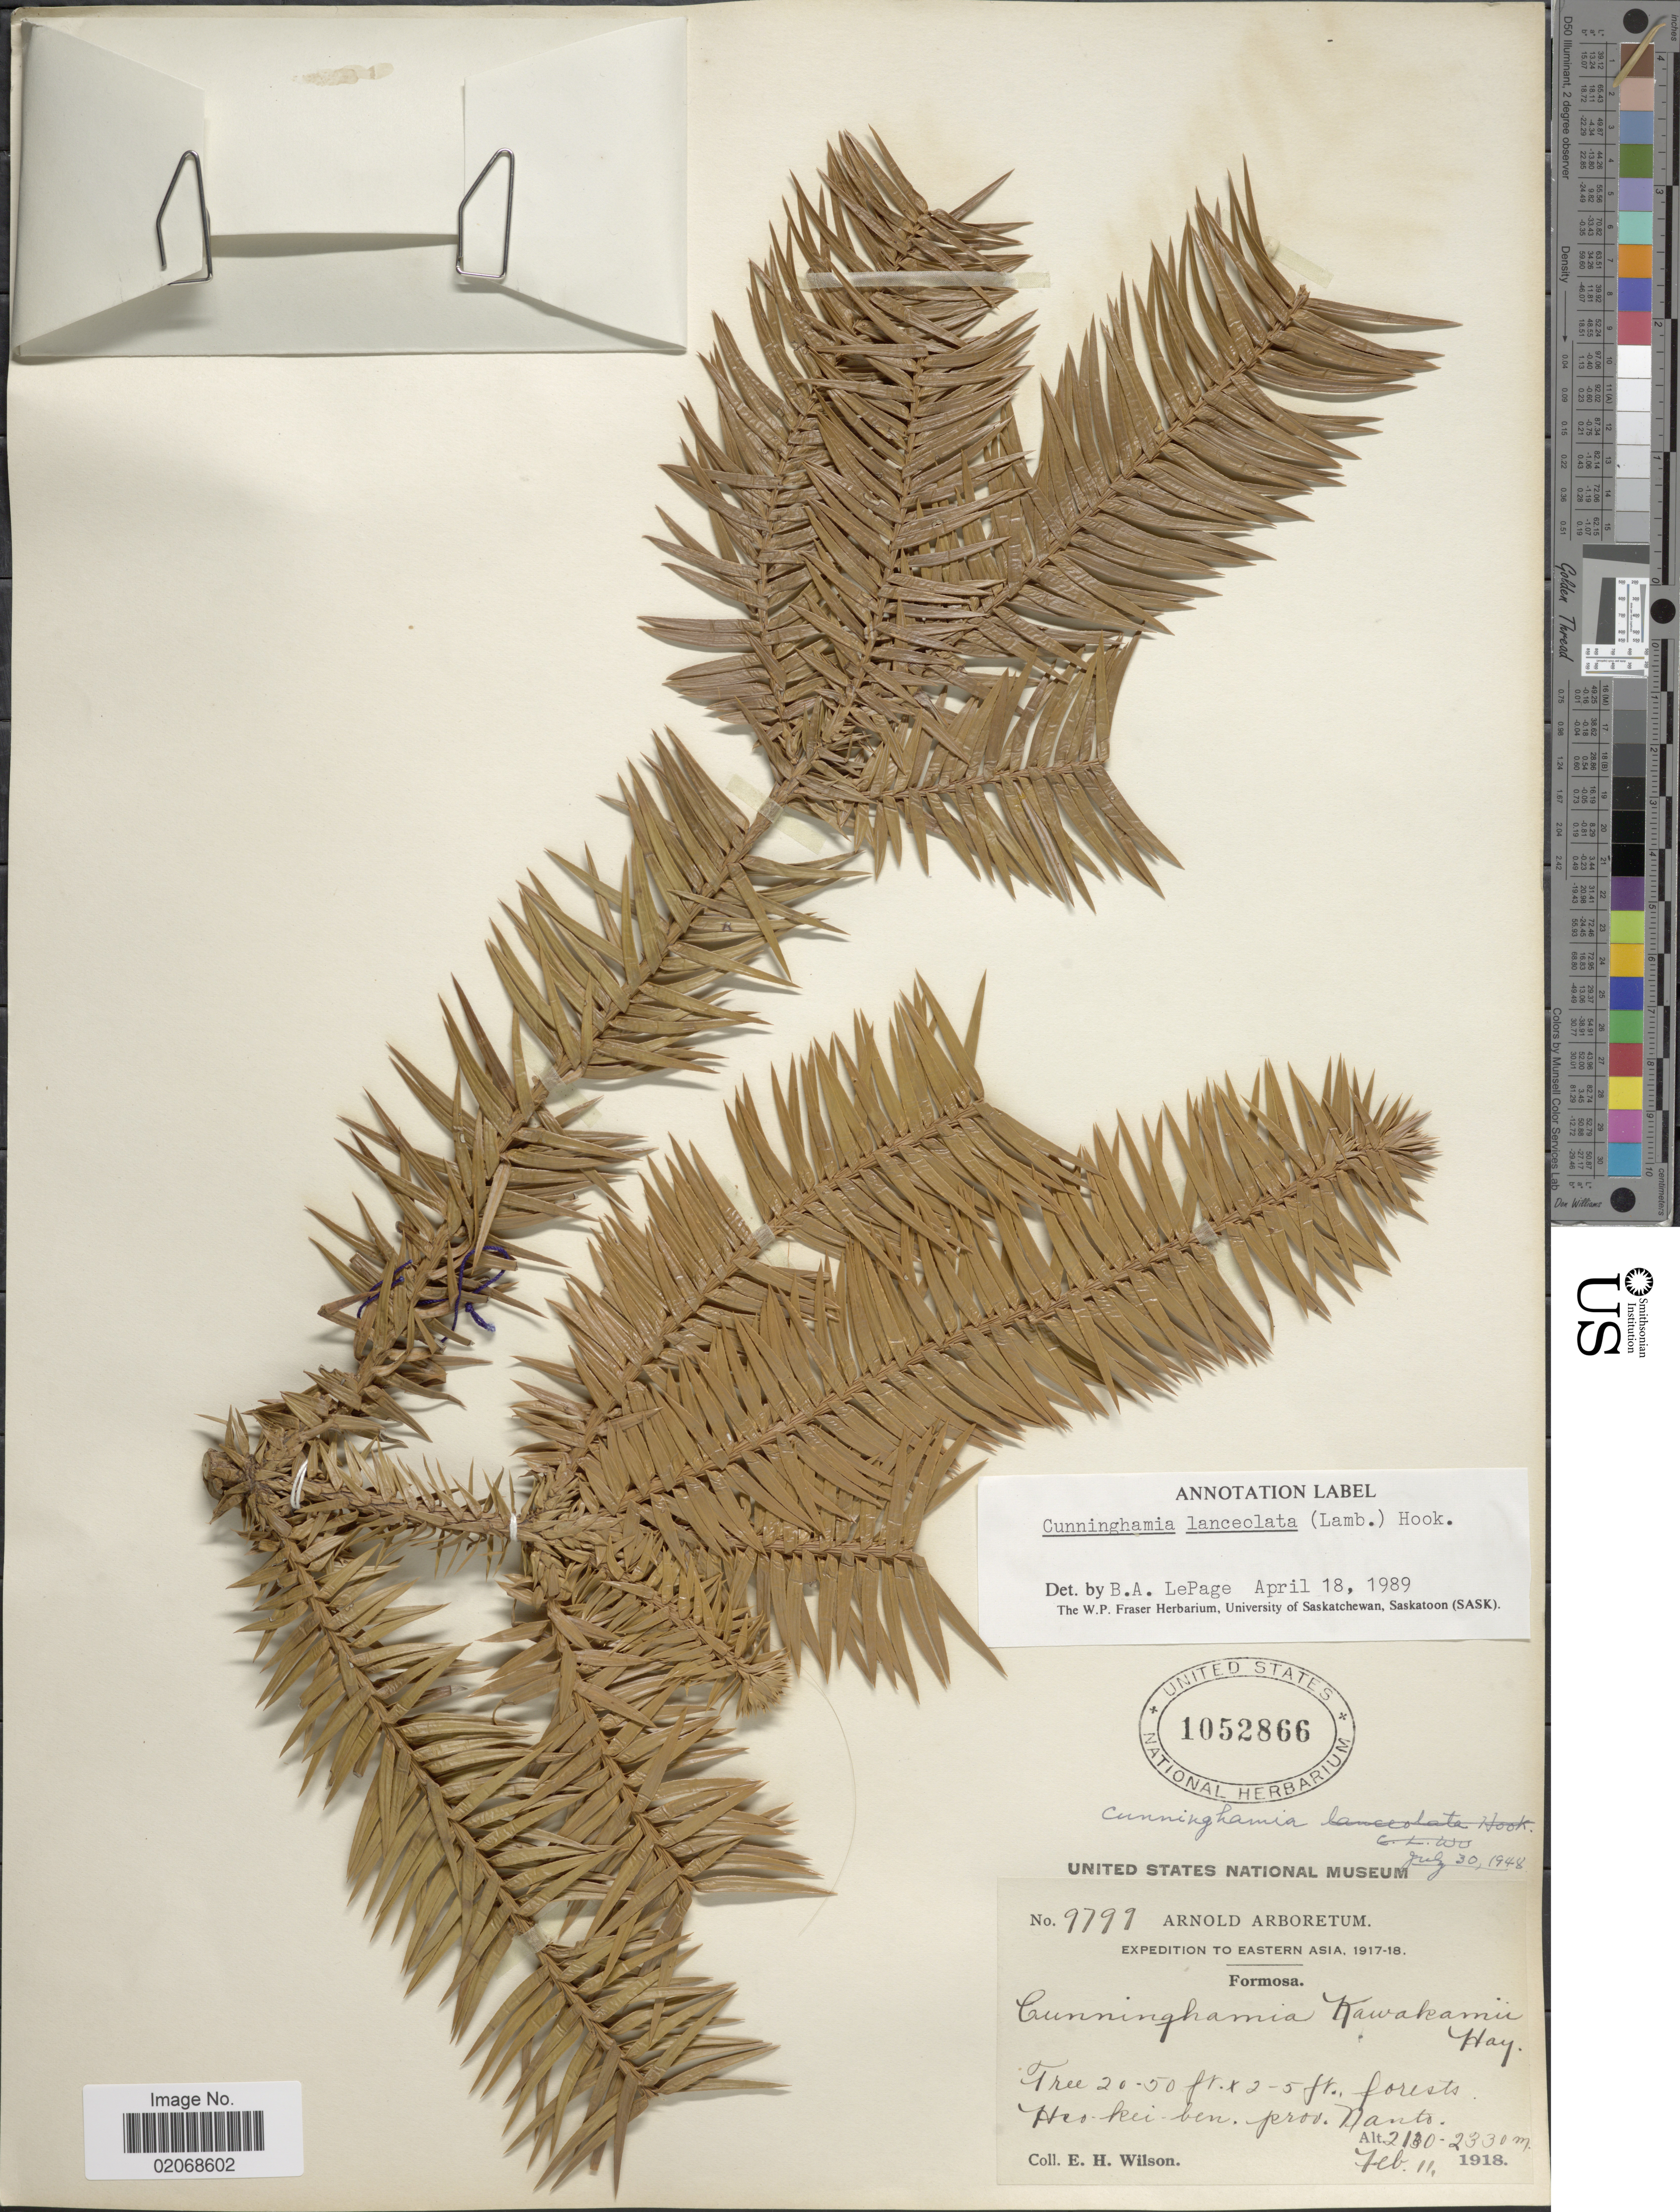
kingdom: Plantae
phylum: Tracheophyta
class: Pinopsida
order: Pinales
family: Cupressaceae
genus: Cunninghamia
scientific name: Cunninghamia lanceolata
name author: (Lamb.) Hook.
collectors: E. Wilson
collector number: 9799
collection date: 1918-02-11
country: Taiwan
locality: Eastern Asia, Hso-kei-ben, prov. Nanto, Formosa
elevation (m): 2130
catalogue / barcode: US 1052866